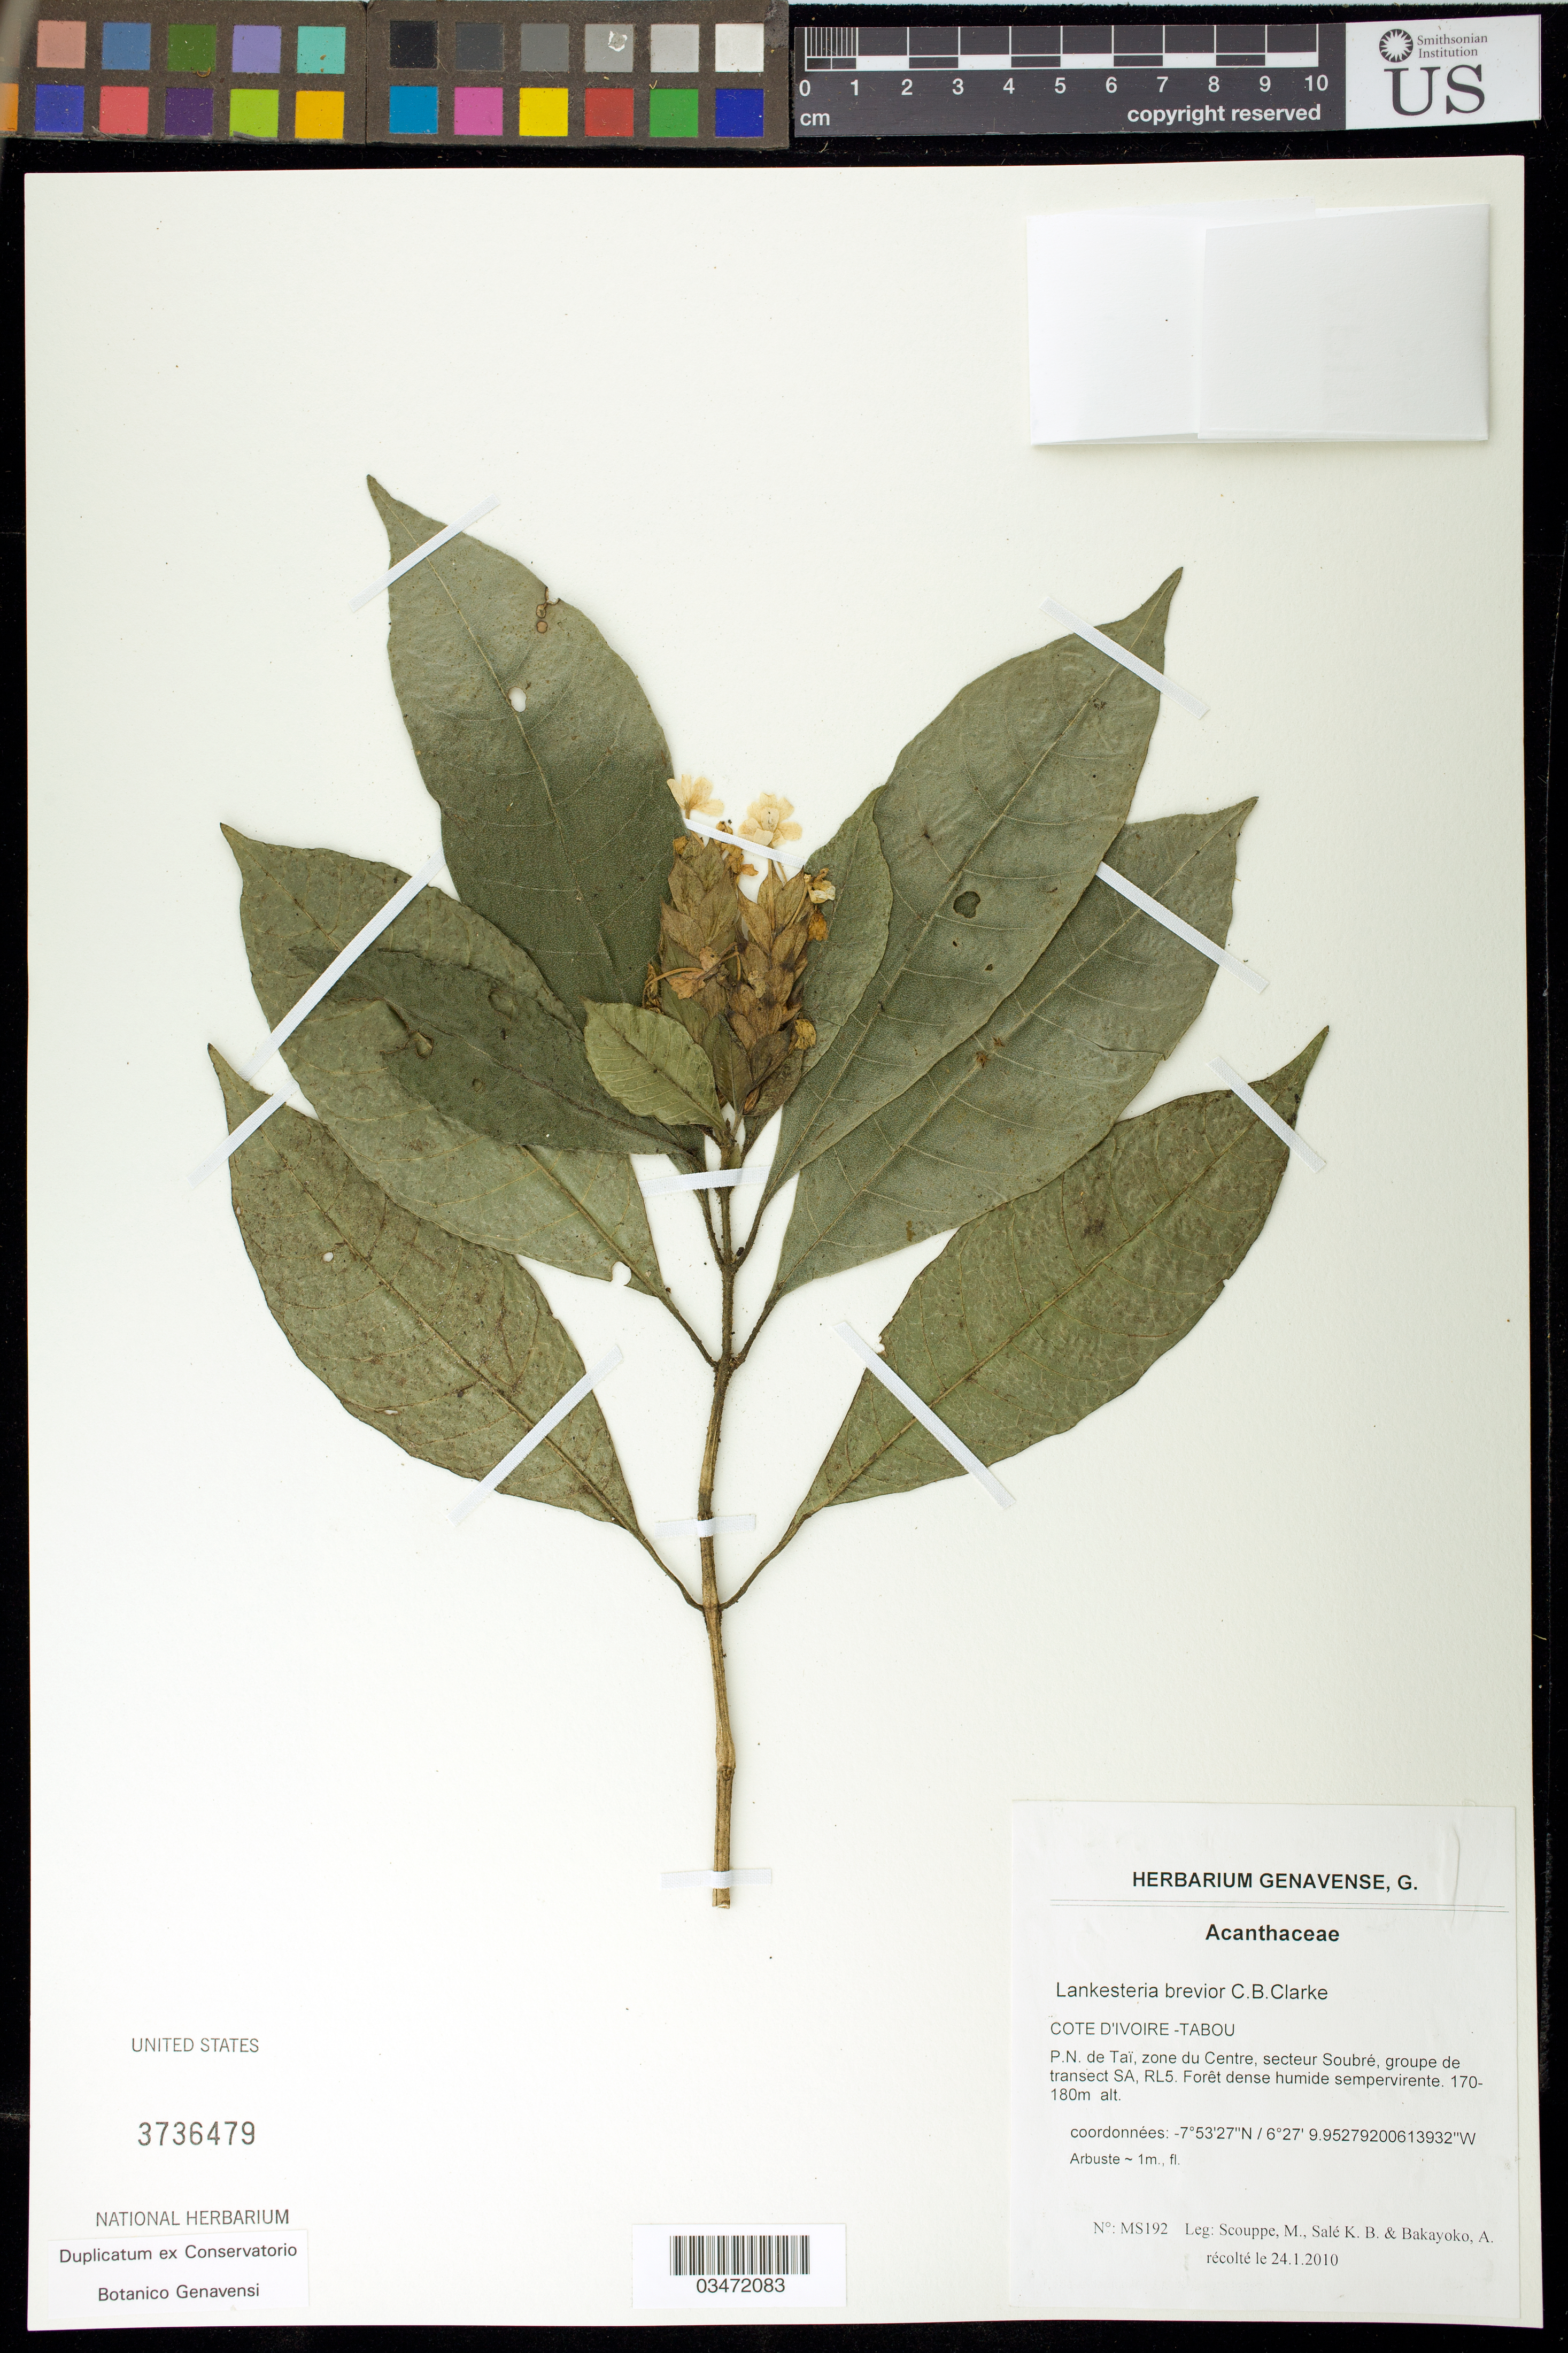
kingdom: Plantae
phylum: Tracheophyta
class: Magnoliopsida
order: Lamiales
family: Acanthaceae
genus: Lankesteria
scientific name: Lankesteria brevior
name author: C.B. Clarke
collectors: M. Scouppe, K. Sale & A. Bakayoko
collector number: MS192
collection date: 2010-01-24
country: Ivory Coast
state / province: Bas-Sassandra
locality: Tabou. P.N. de Taï, zone du Centre, secteur Soubré, groupe de transect SA, RL5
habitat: Forêt dense humide sempervirente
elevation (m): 170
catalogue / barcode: US 3736479